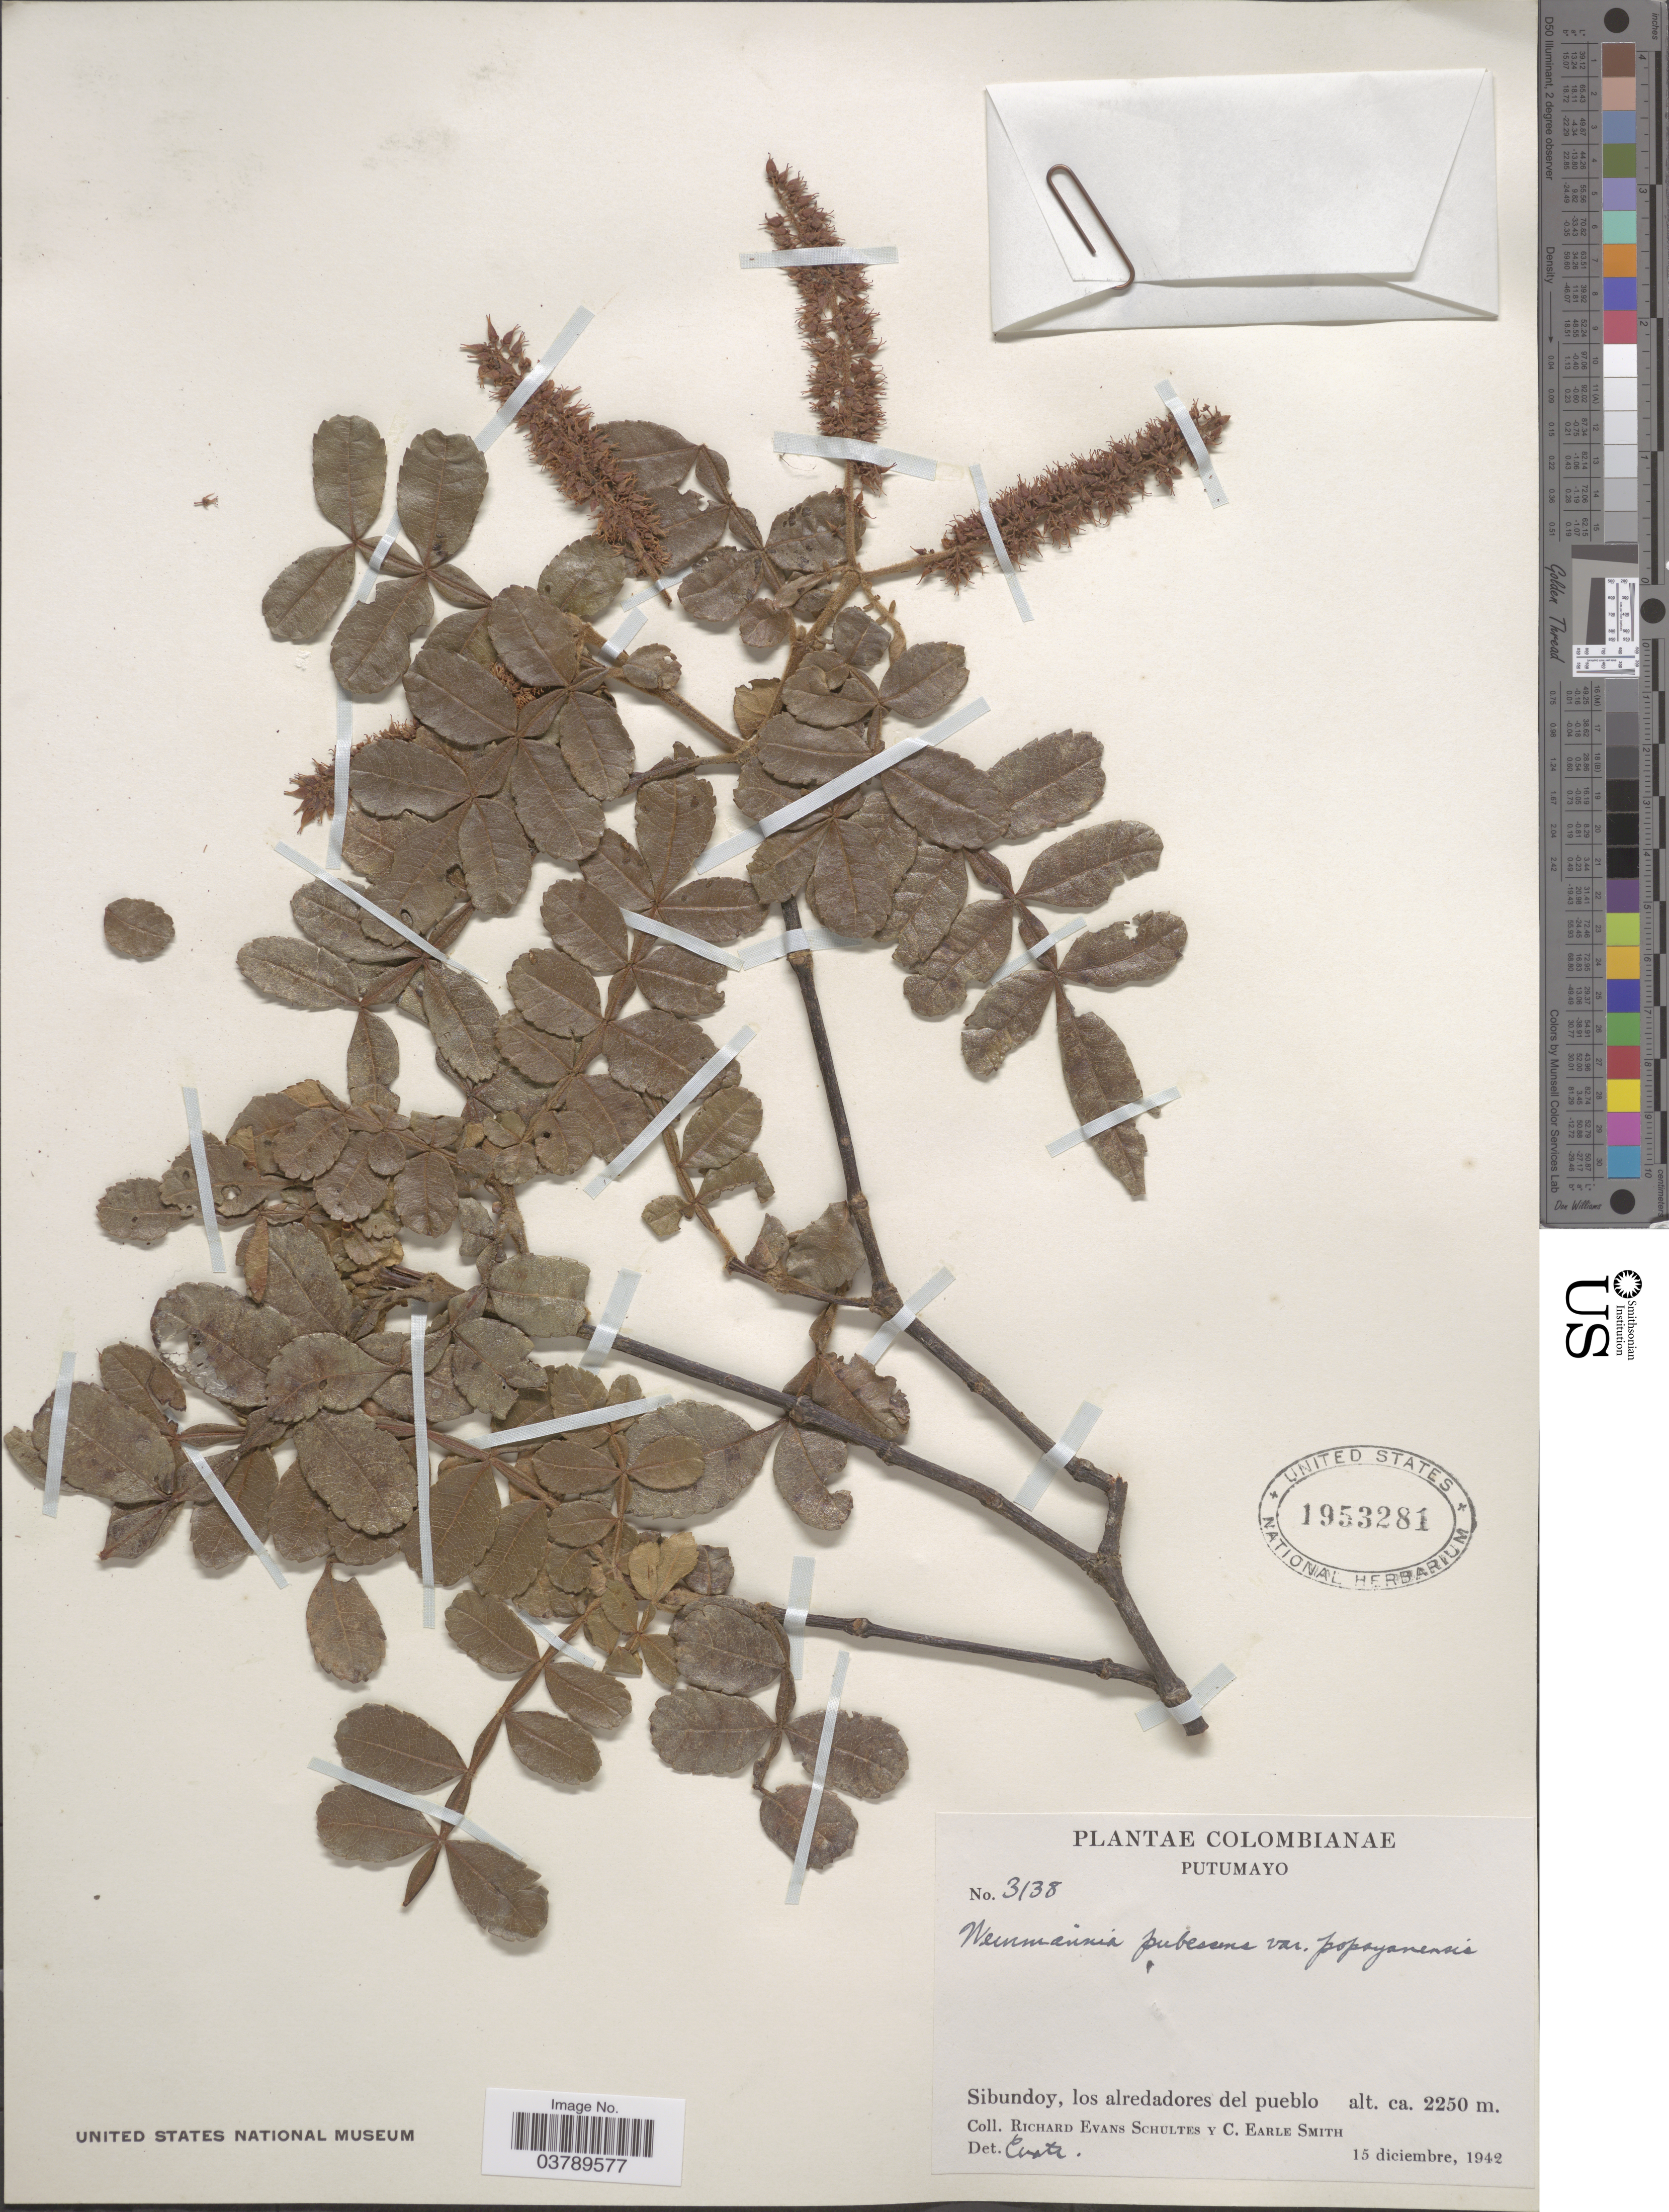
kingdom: Plantae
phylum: Tracheophyta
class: Magnoliopsida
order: Oxalidales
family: Cunoniaceae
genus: Weinmannia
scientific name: Weinmannia pubescens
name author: Kunth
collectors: R. E. Schultes & C. E. Smith Jr.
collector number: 3138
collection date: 1942-12-15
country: Colombia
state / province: Putumayo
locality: Sibundoy, los alredadores del pueblo.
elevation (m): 2250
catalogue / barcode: US 1953281